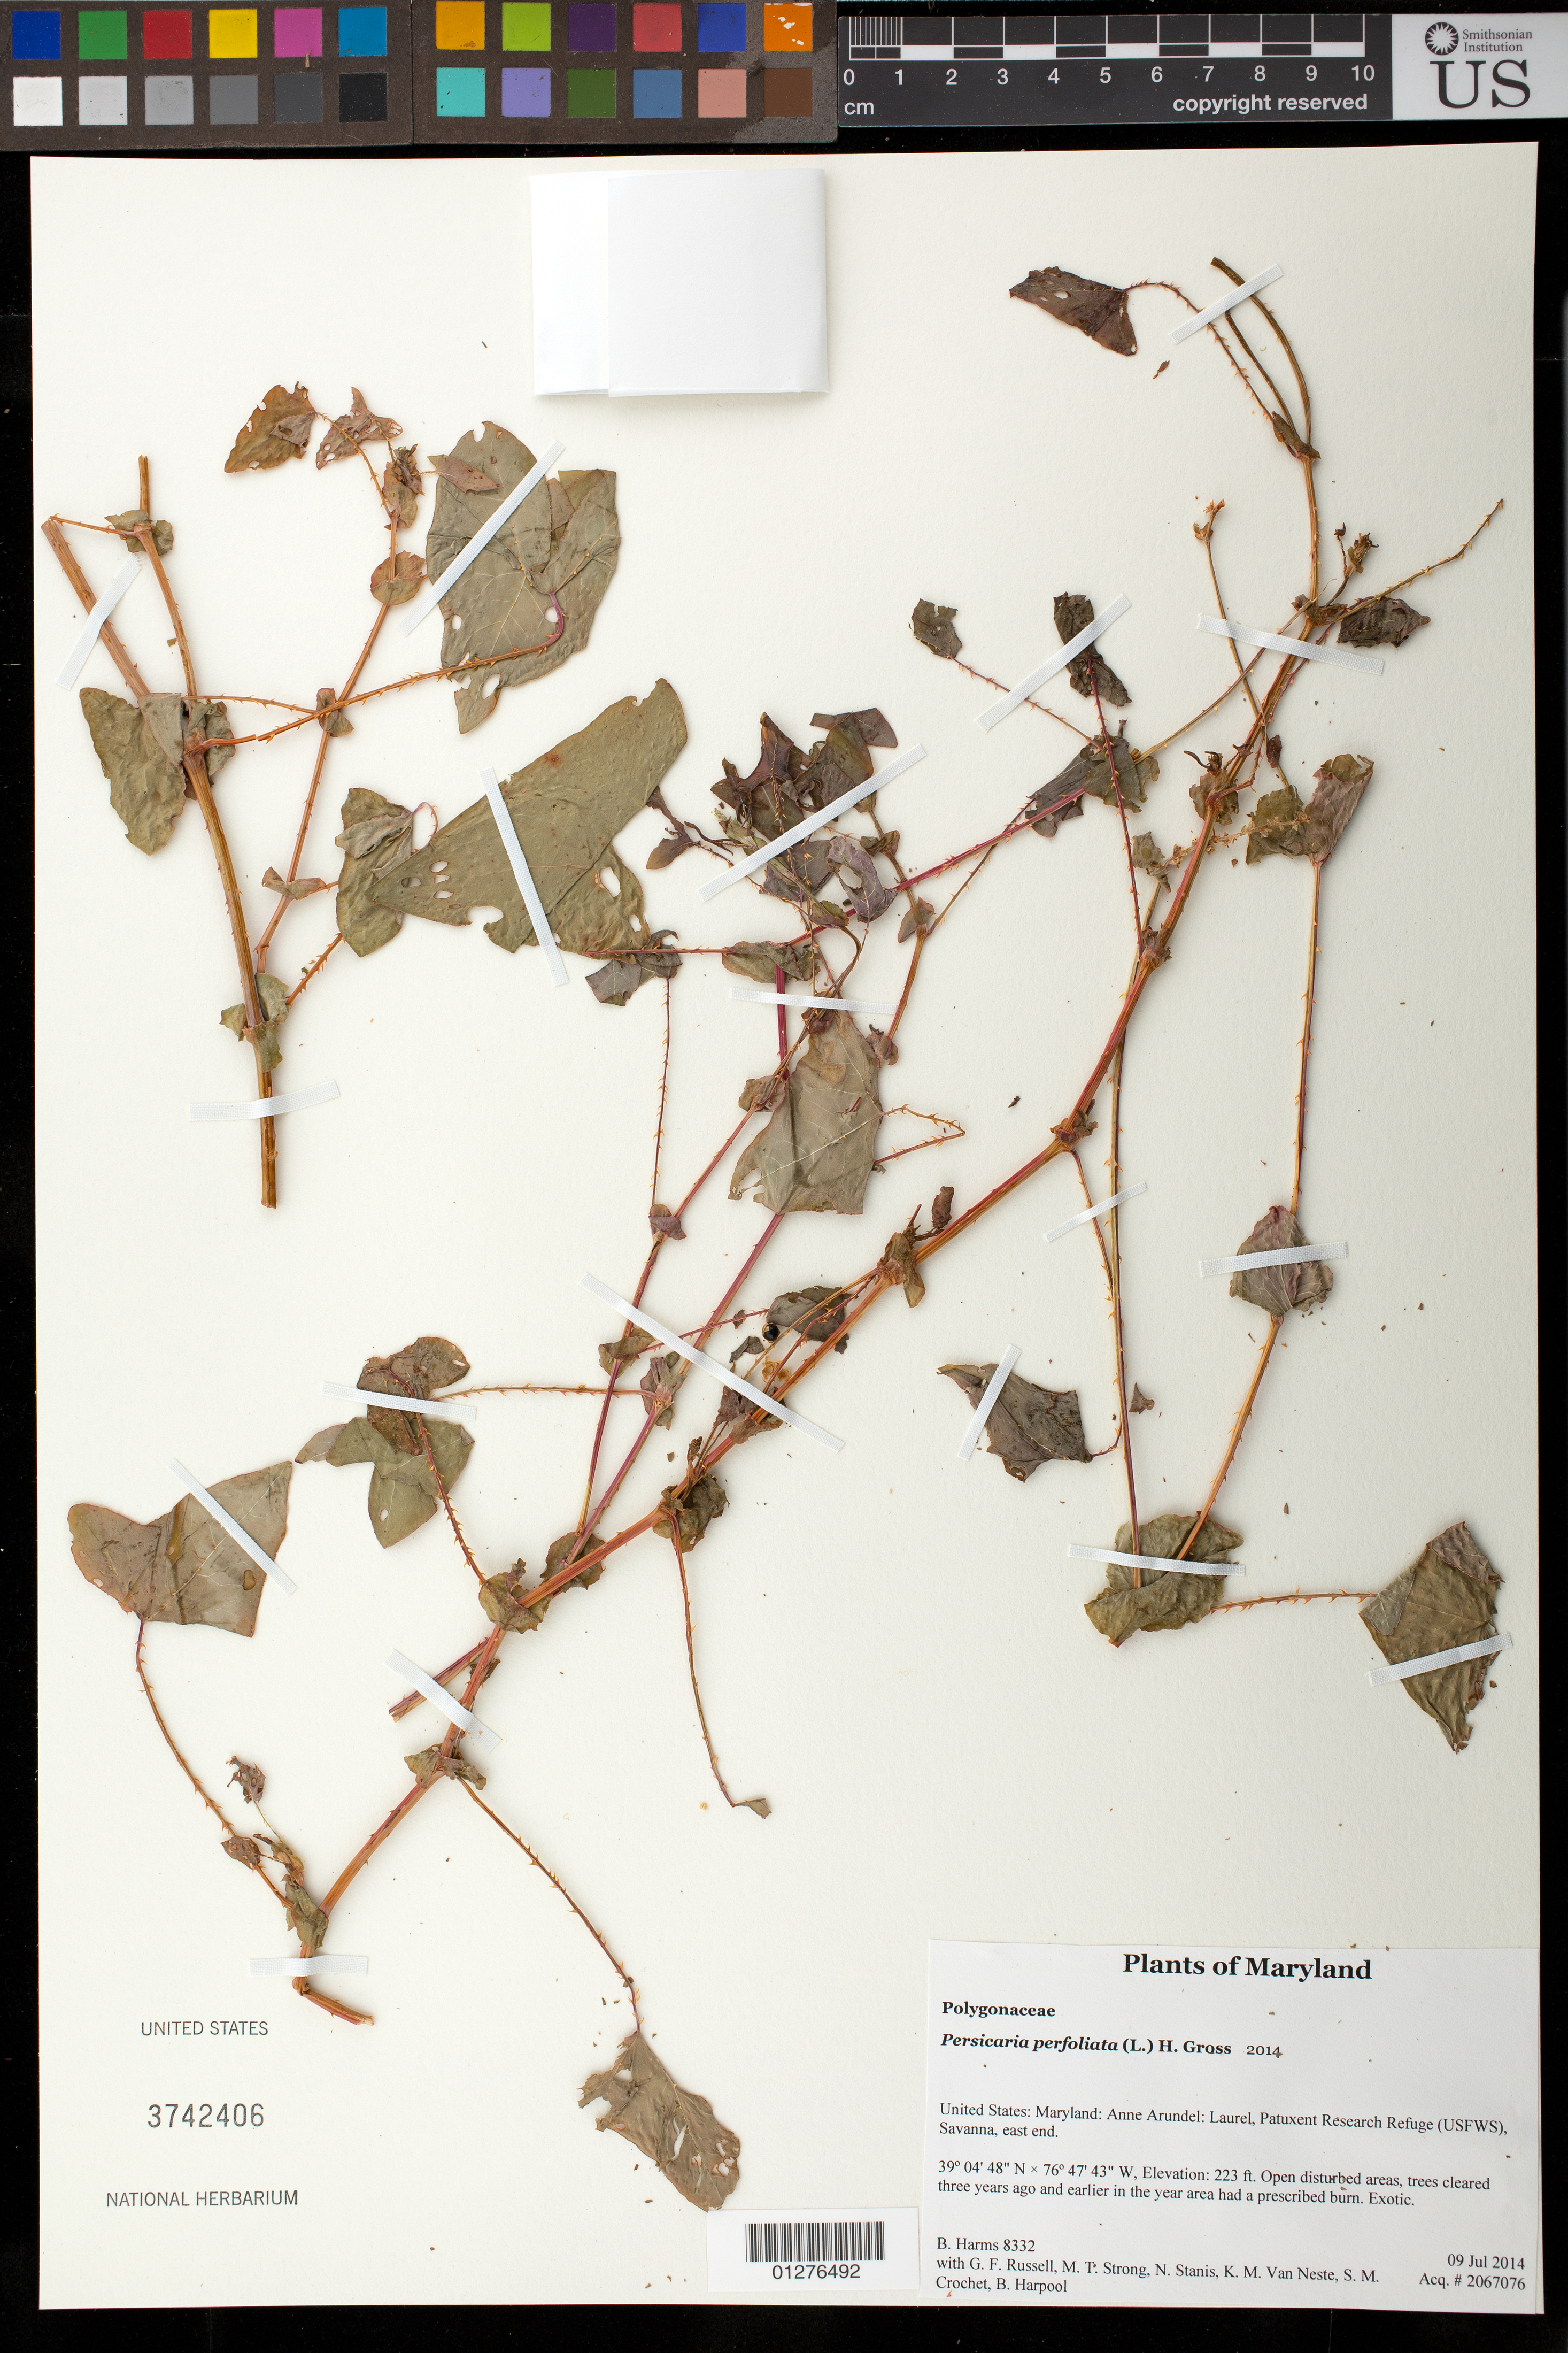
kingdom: Plantae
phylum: Tracheophyta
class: Magnoliopsida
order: Caryophyllales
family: Polygonaceae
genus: Persicaria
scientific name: Persicaria perfoliata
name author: (L.) H. Gross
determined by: Atha, D. E.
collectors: B. Harms, G. Russell, M. T. Strong, N. Stanis, K. M. Van Neste & S. M. Crochet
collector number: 8332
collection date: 2014-07-09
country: United States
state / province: Maryland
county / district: Anne Arundel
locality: Laurel, Patuxent Research Refuge (USFWS), Savanna, east end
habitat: Open disturbed areas, trees cleared three years ago and earlier in the year area had a prescribed burn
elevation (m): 68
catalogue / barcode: US 3742406